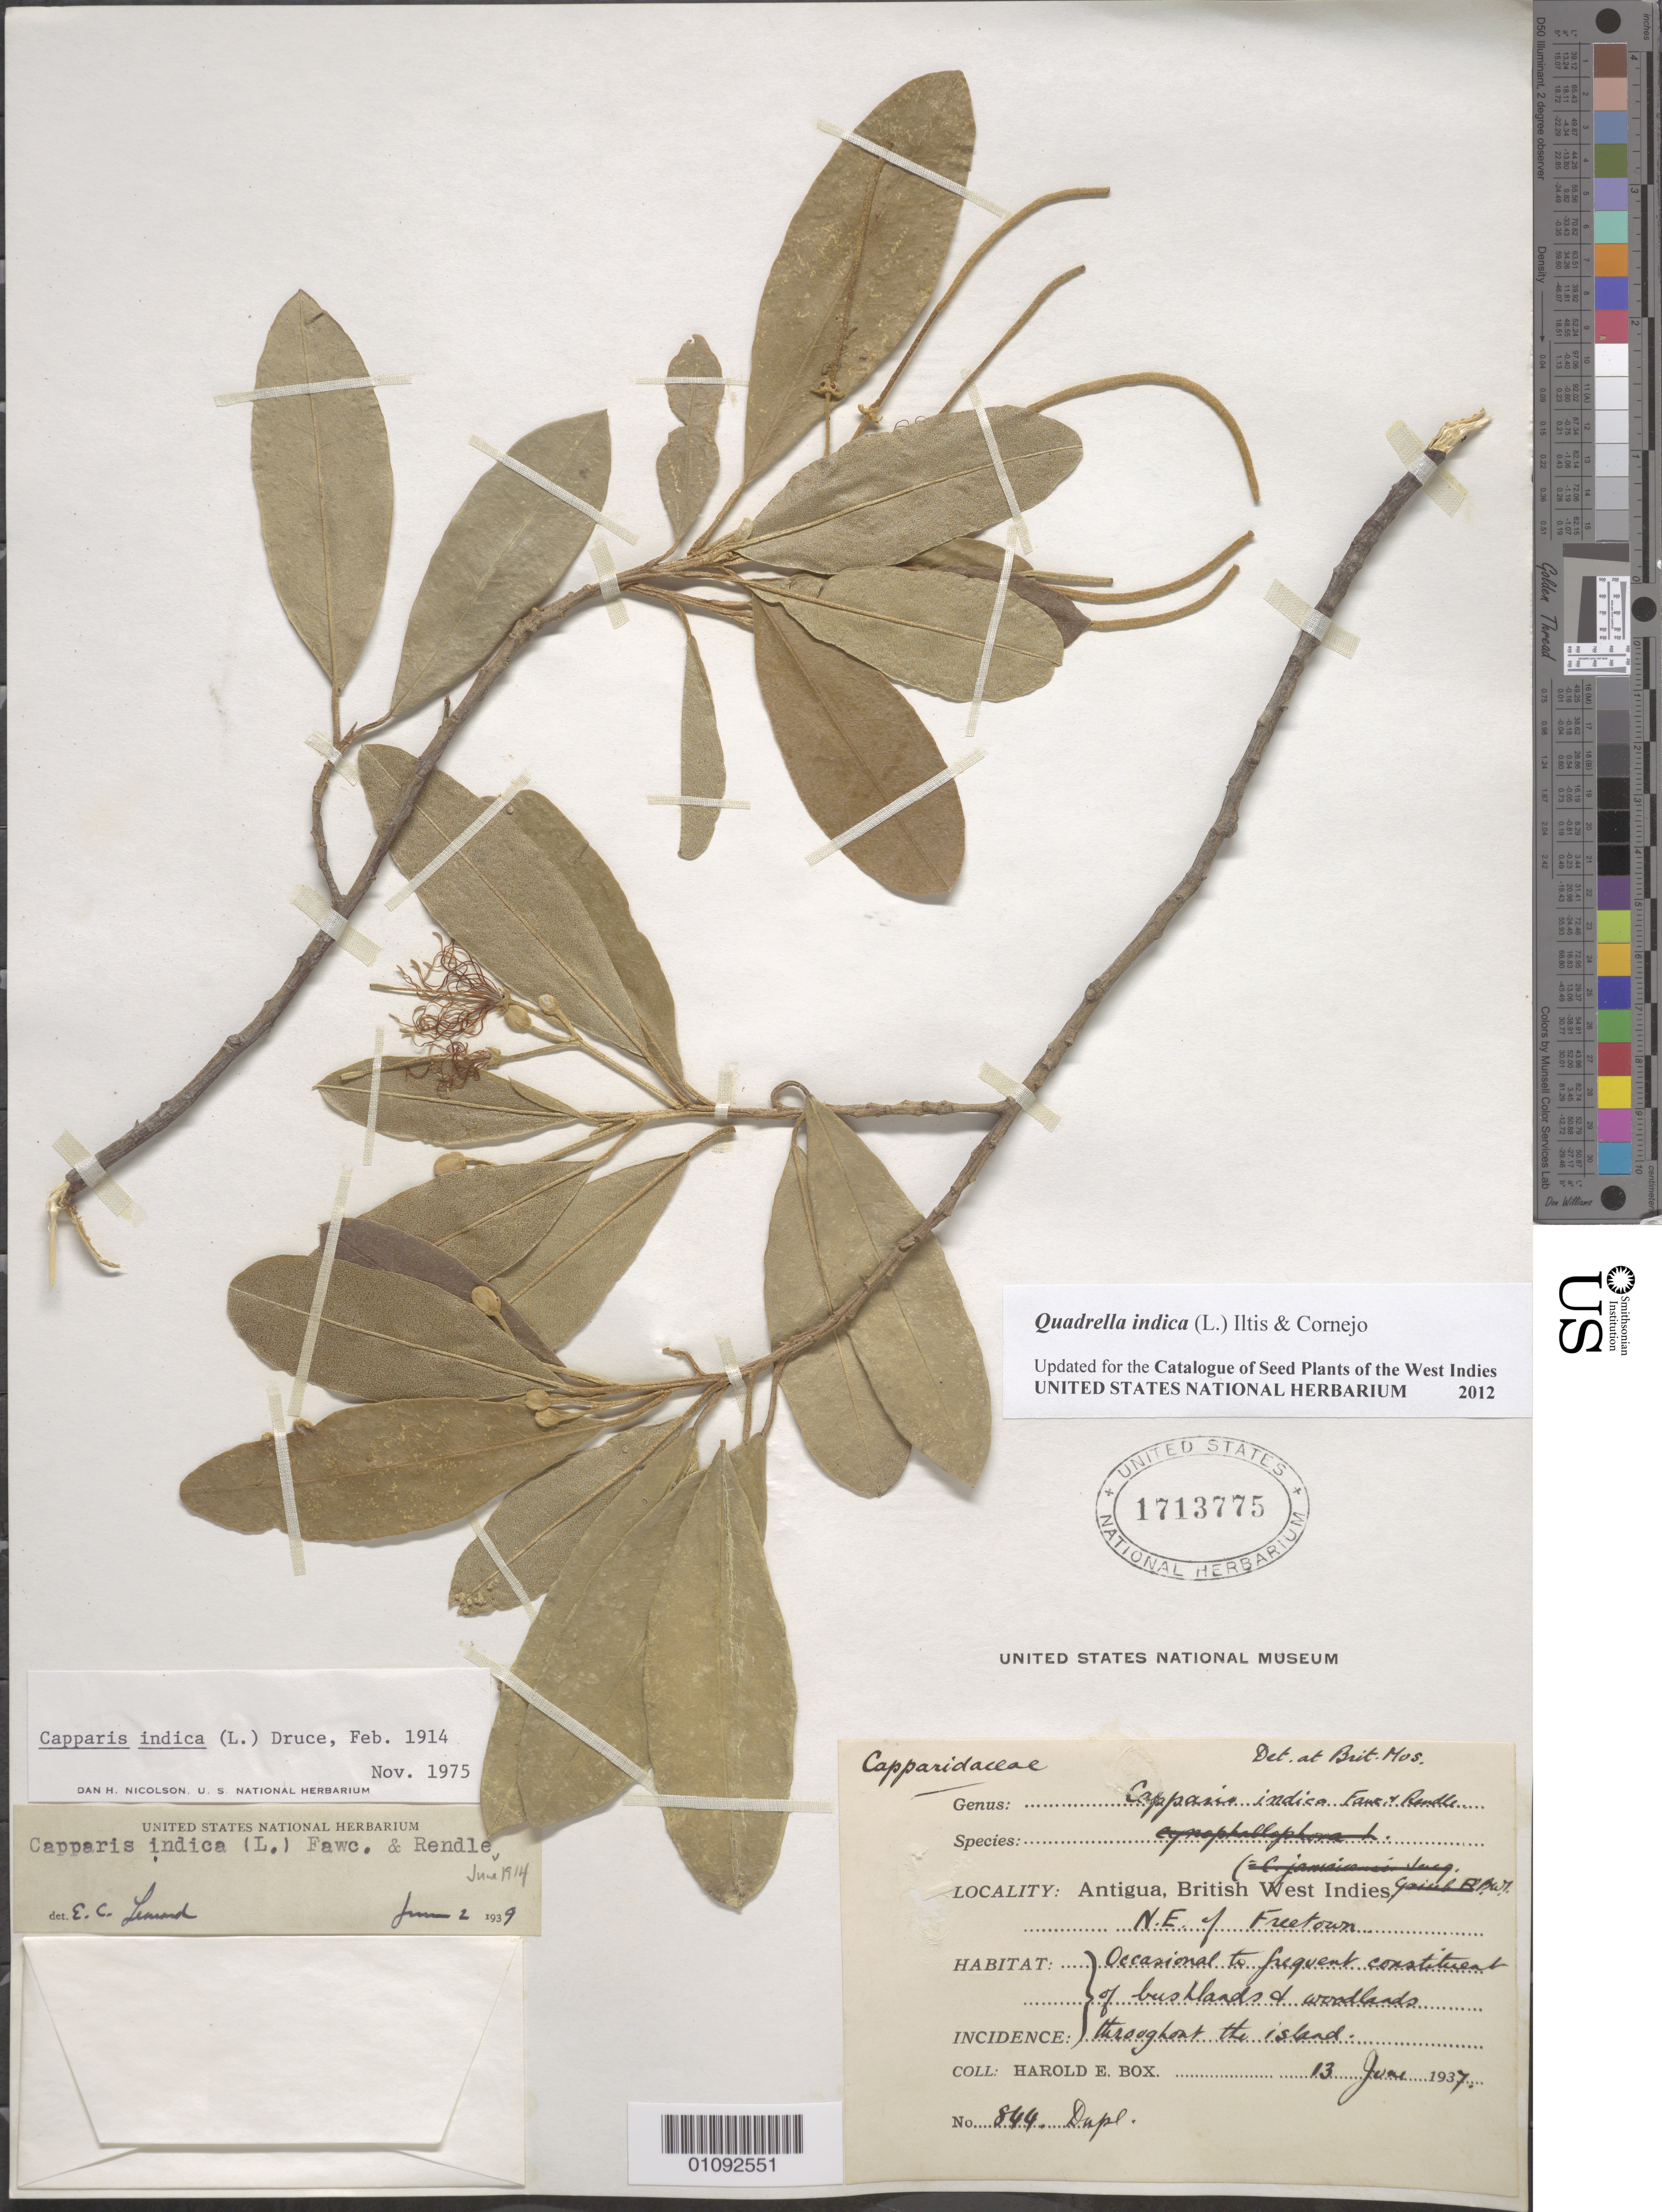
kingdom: Plantae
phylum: Tracheophyta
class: Magnoliopsida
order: Brassicales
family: Capparaceae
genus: Quadrella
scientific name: Quadrella indica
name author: (L.) Iltis & Cornejo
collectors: H. E. Box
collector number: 844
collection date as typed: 13 Jun 1937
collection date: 1937-06-13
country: Antigua and Barbuda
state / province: Saint Philip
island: Antigua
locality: NE of Freetown.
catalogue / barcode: US 1713775